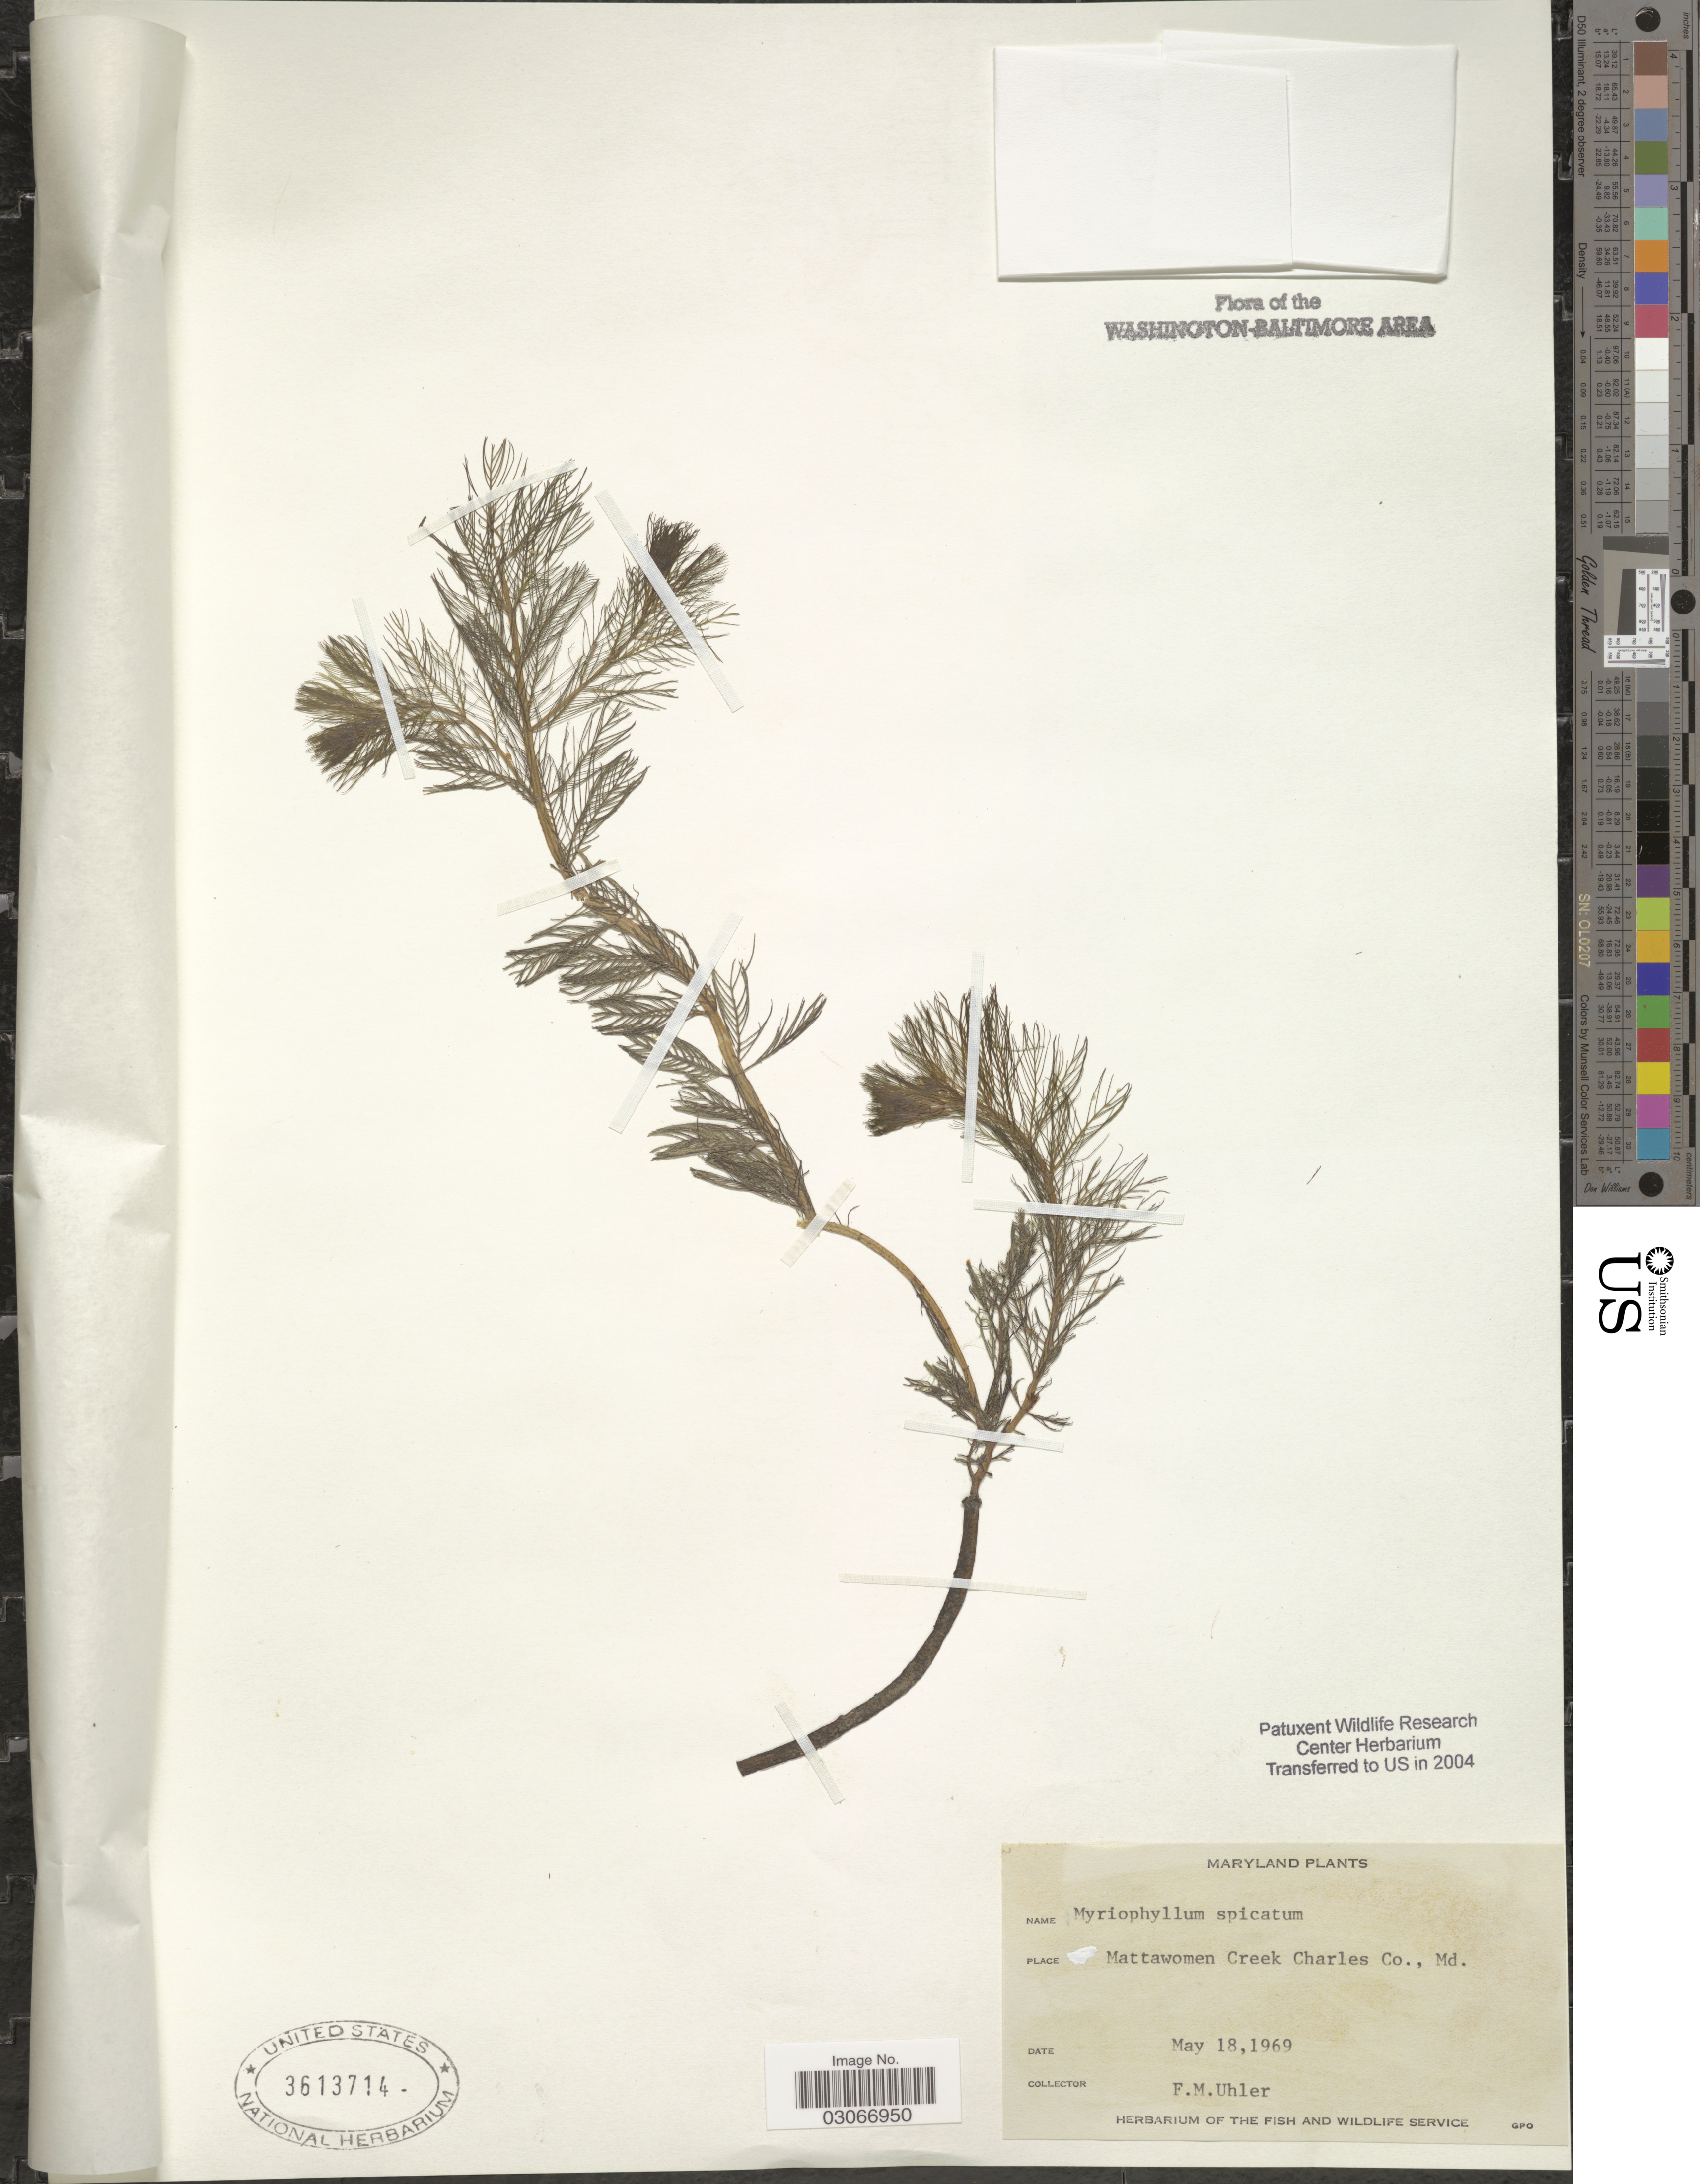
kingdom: Plantae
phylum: Tracheophyta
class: Magnoliopsida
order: Saxifragales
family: Haloragaceae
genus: Myriophyllum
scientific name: Myriophyllum spicatum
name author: L.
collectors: F. M. Uhler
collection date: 1969-05-18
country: United States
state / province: Maryland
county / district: Charles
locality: Mattawomen Creek Charles Co., Md.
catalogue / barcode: US 3613714